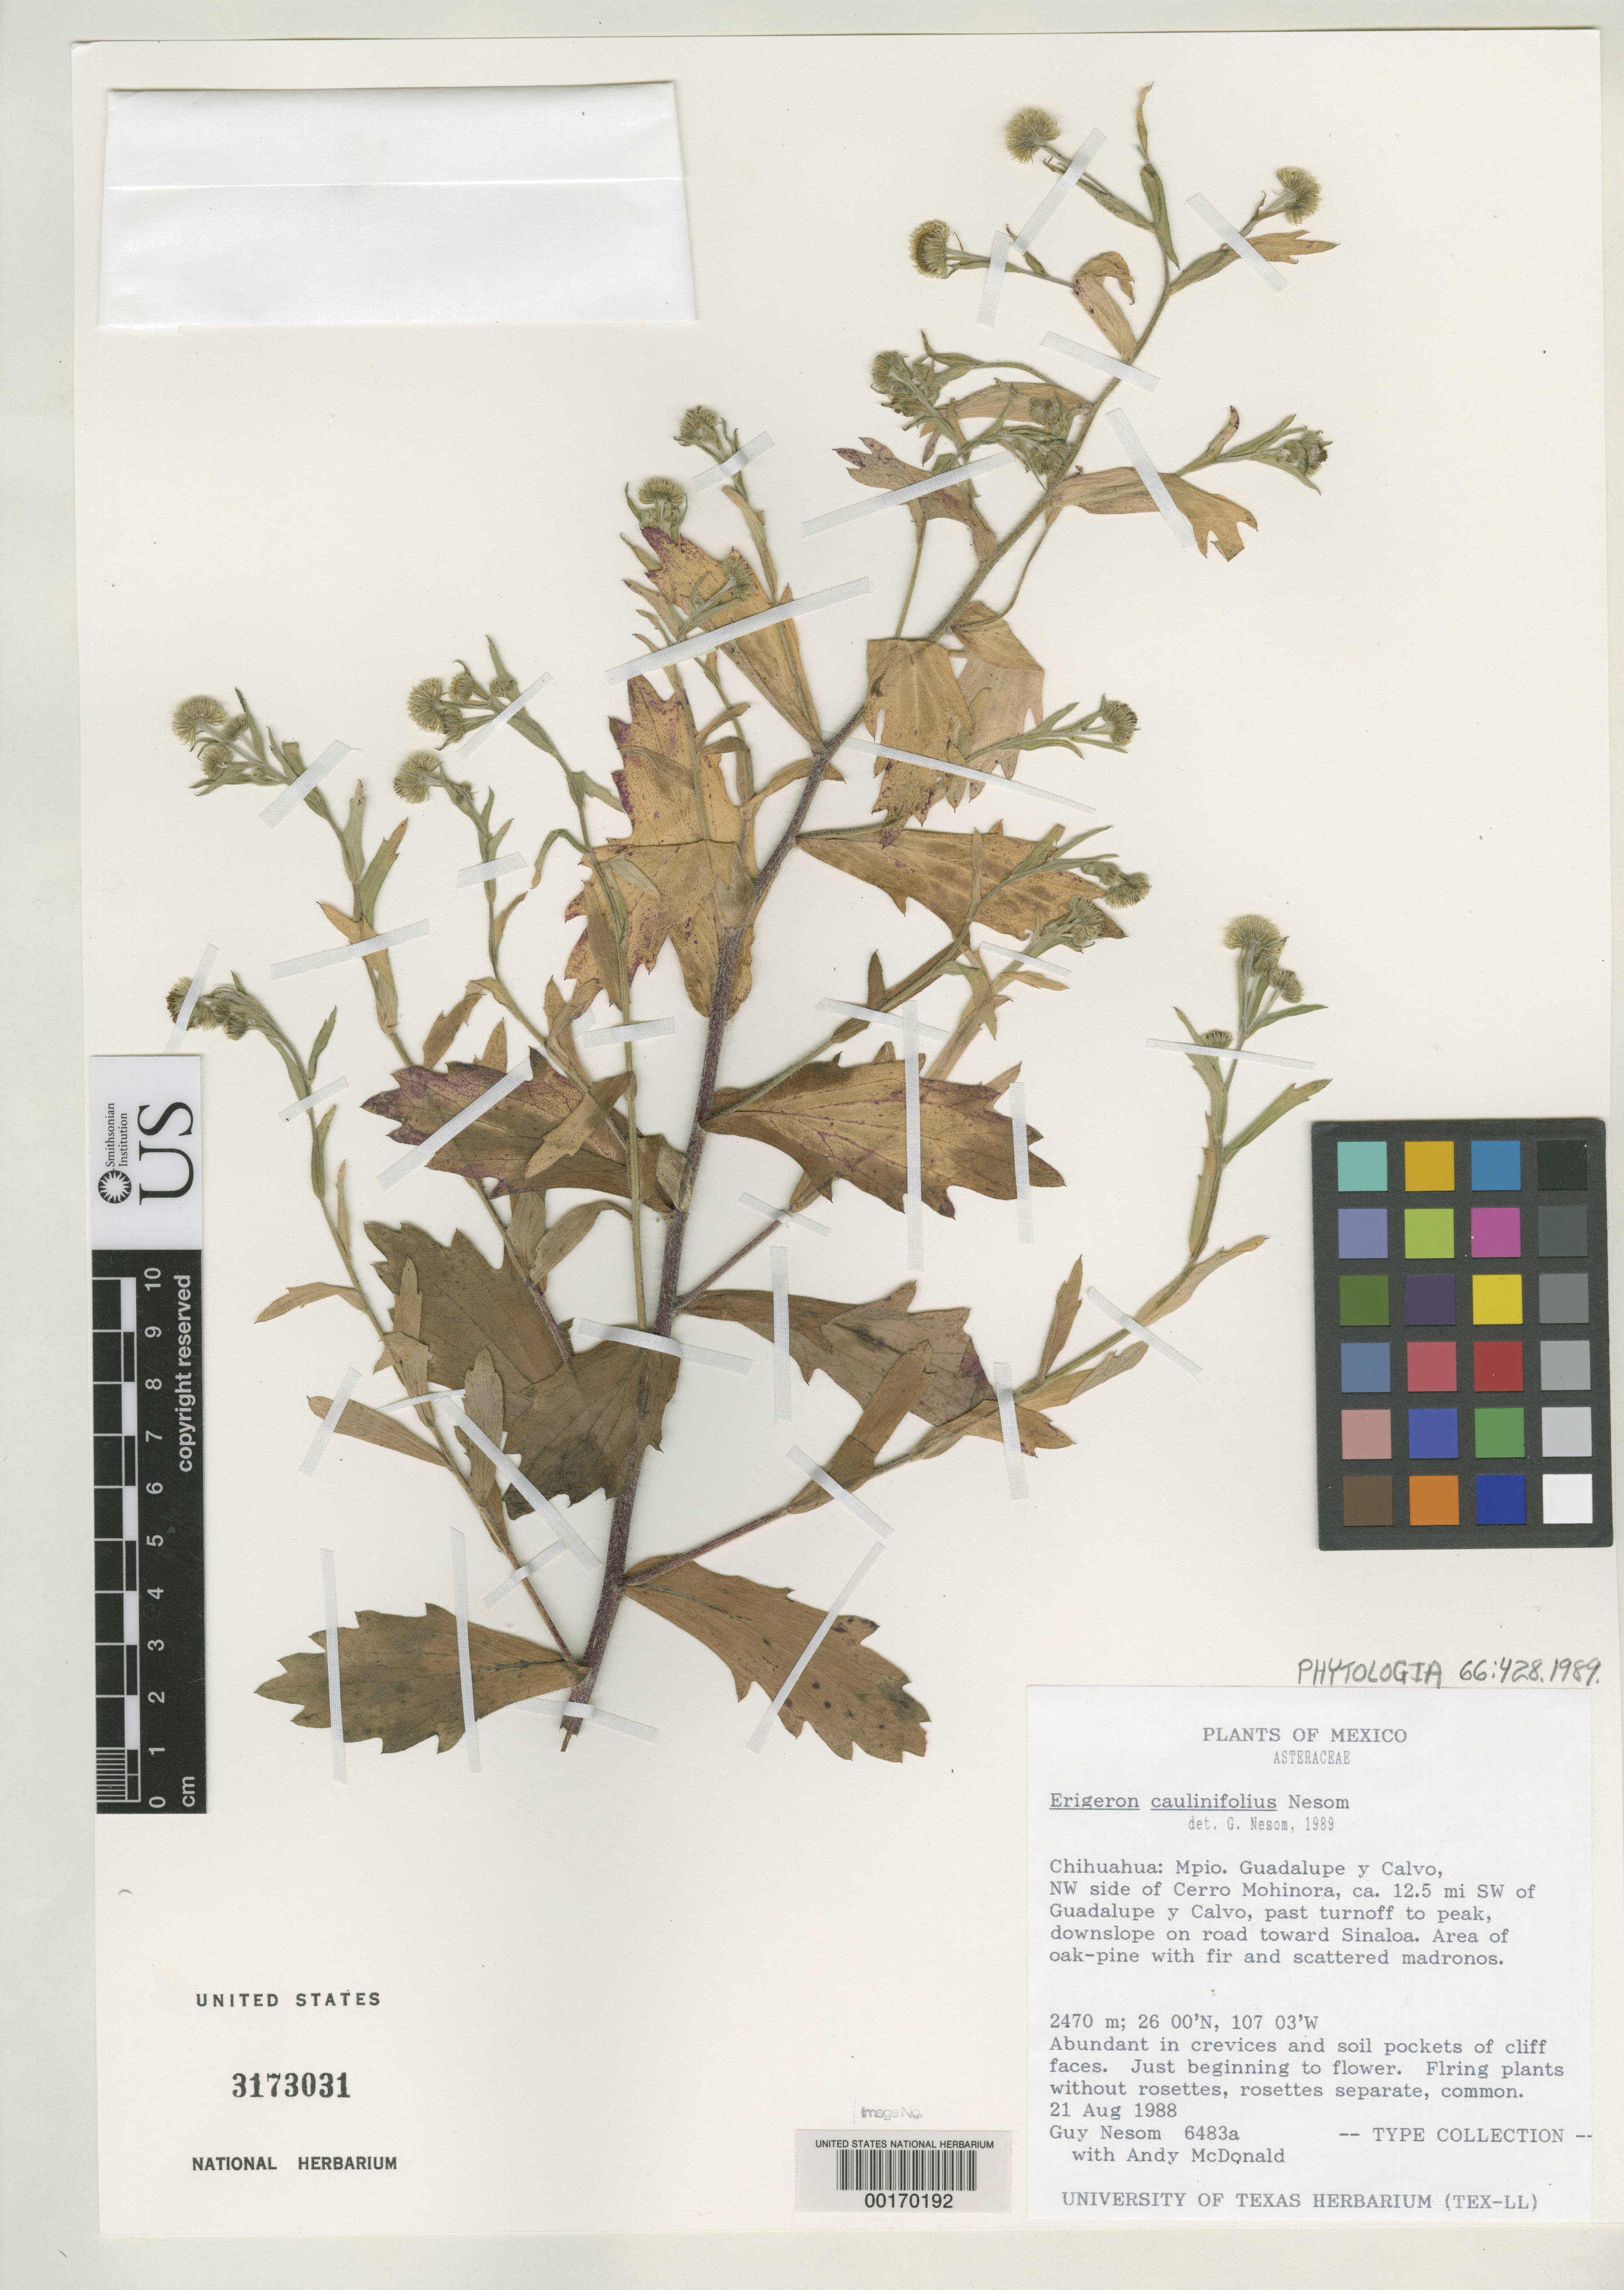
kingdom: Plantae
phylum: Tracheophyta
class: Magnoliopsida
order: Asterales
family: Asteraceae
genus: Erigeron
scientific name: Erigeron caulinifolius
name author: G.L. Nesom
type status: Isotype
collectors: G. L. Nesom & J. A. McDonald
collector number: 6483a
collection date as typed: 21 Aug 1988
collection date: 1988-08-21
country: Mexico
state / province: Chihuahua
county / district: Guadalupe Y Calvo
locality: NW side of Cerro Mohinora, ca. 12.5 mi SW of Guadalupe Y Calvo, past turnoff top peak, downslope on road toward Sinaloa.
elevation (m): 2000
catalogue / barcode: US 3173031